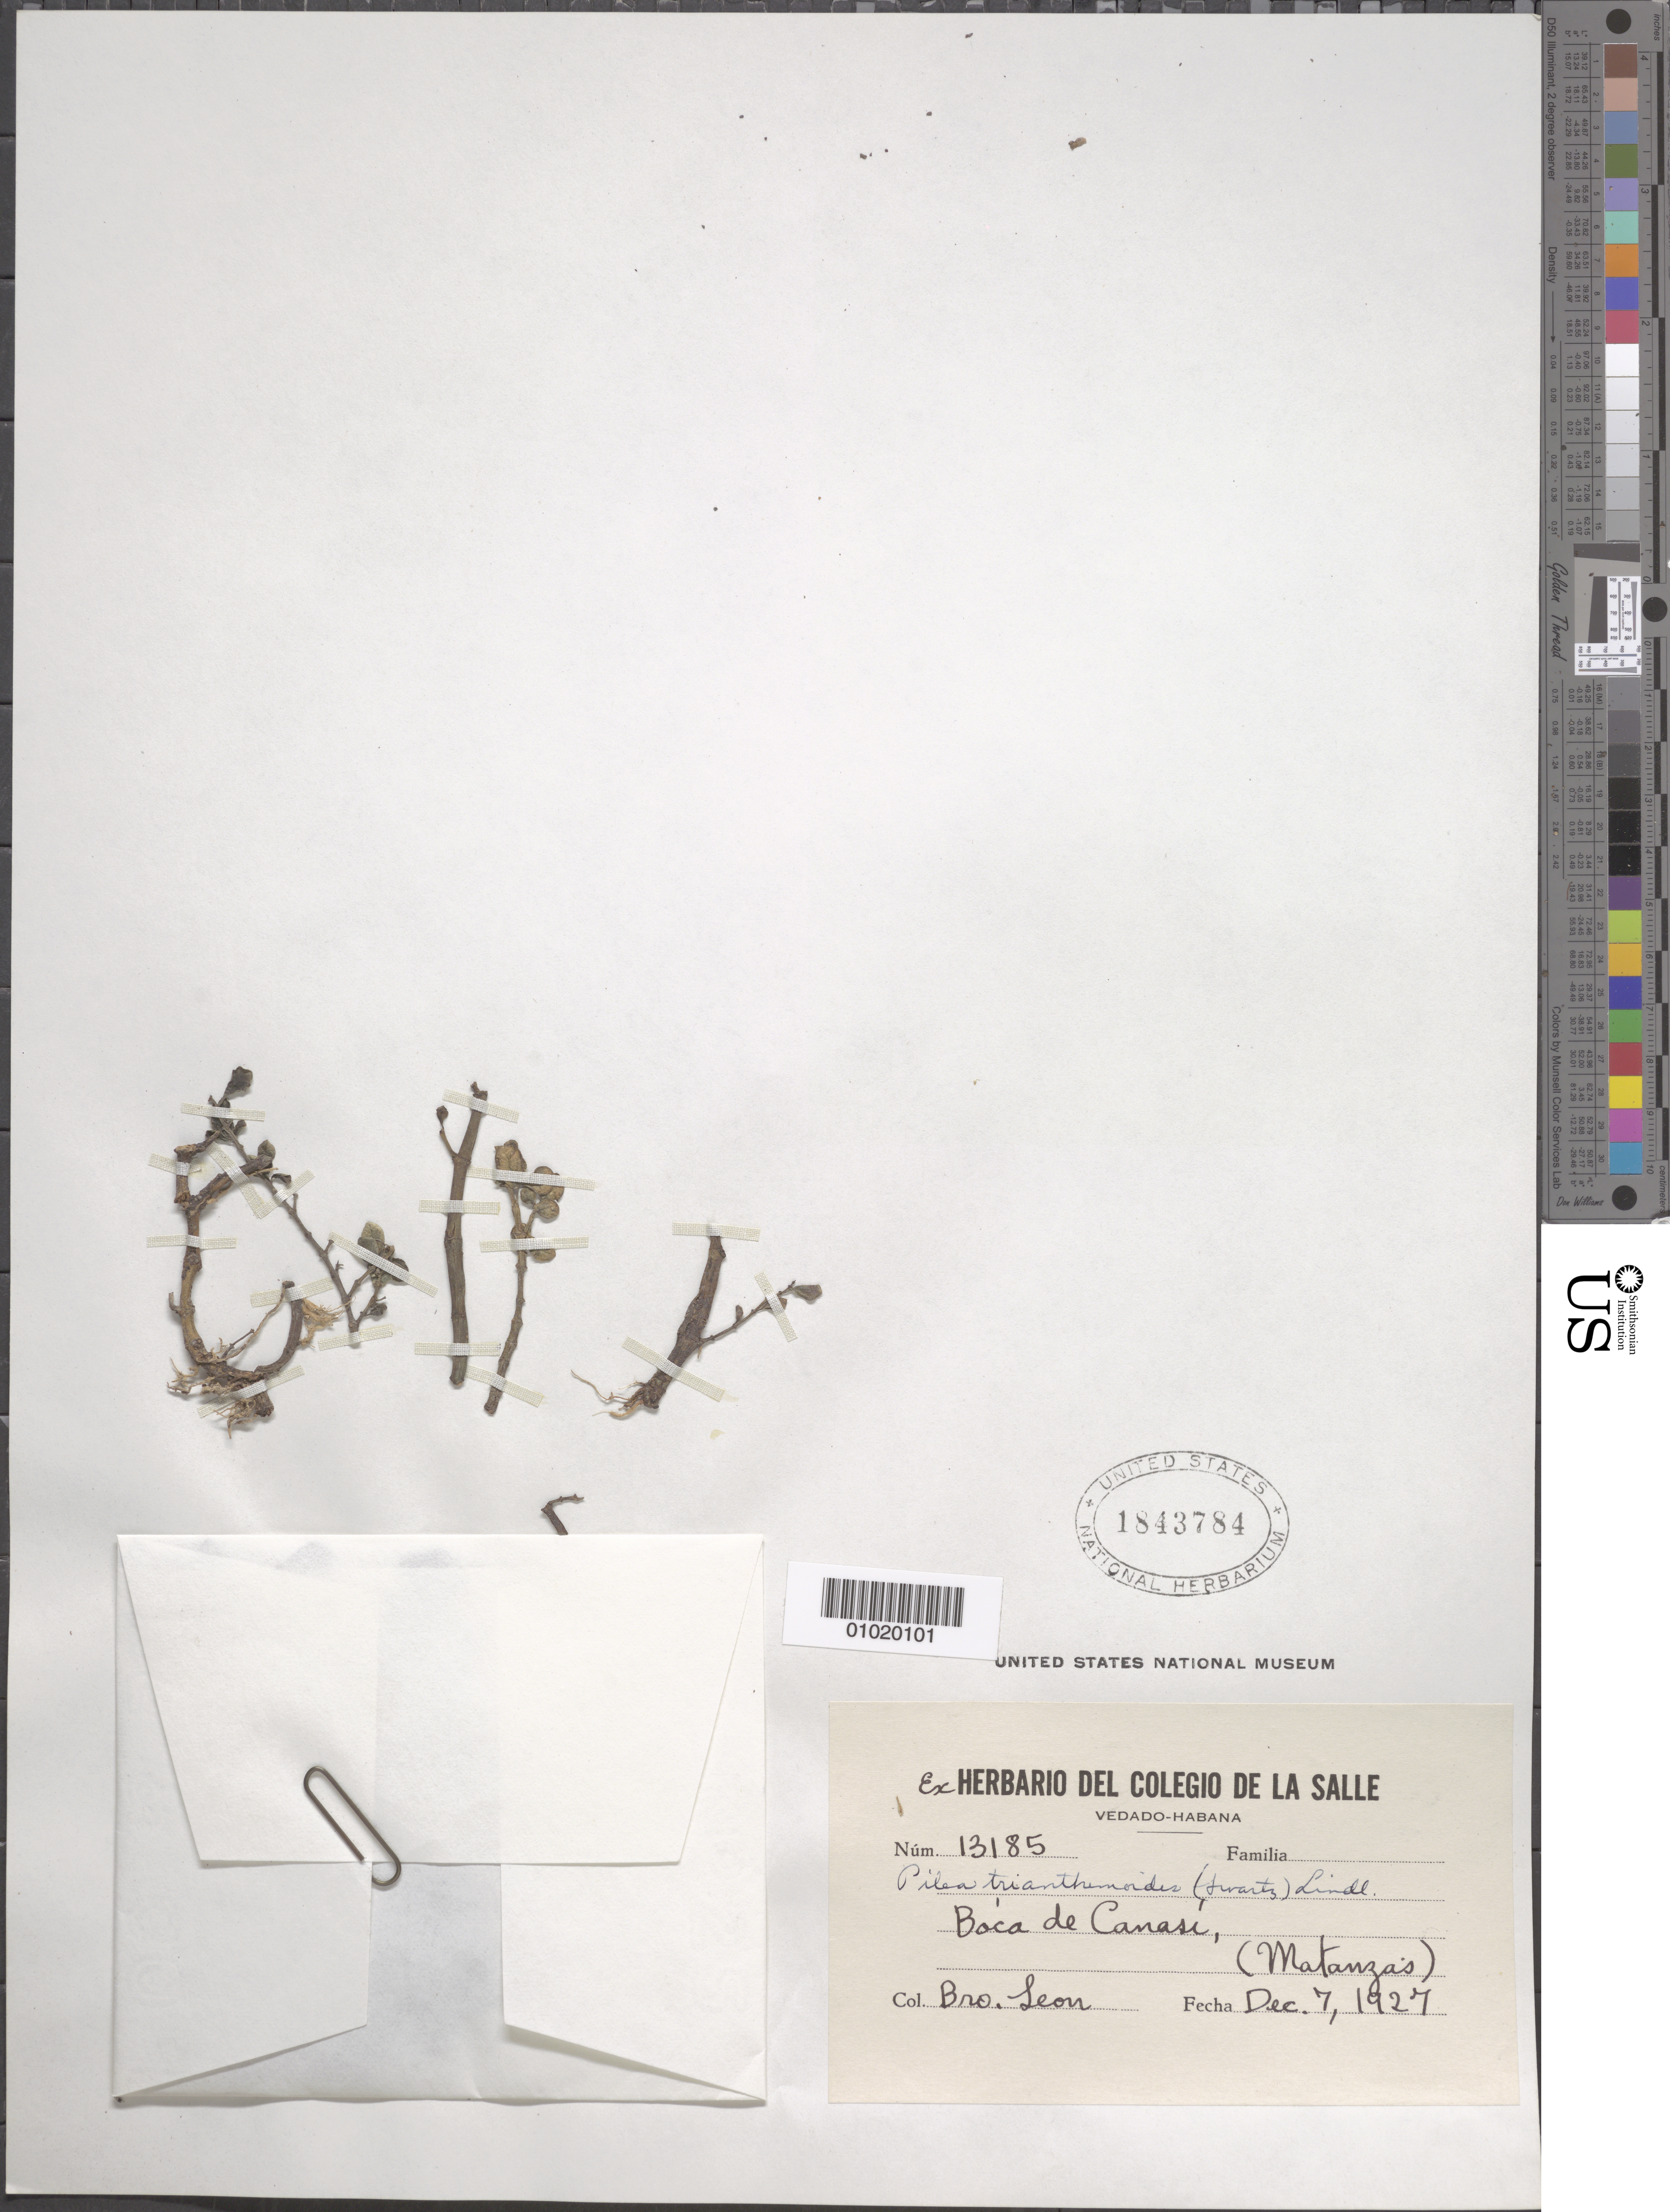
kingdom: Plantae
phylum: Tracheophyta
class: Magnoliopsida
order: Rosales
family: Urticaceae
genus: Pilea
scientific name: Pilea trianthemoides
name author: (Sw.) Lindl.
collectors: Bro. León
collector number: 13185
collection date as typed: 07 Dec 1927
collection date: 1927-12-07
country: Cuba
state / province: Matanzas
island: Cuba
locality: Boca de Canasi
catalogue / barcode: US 1843784